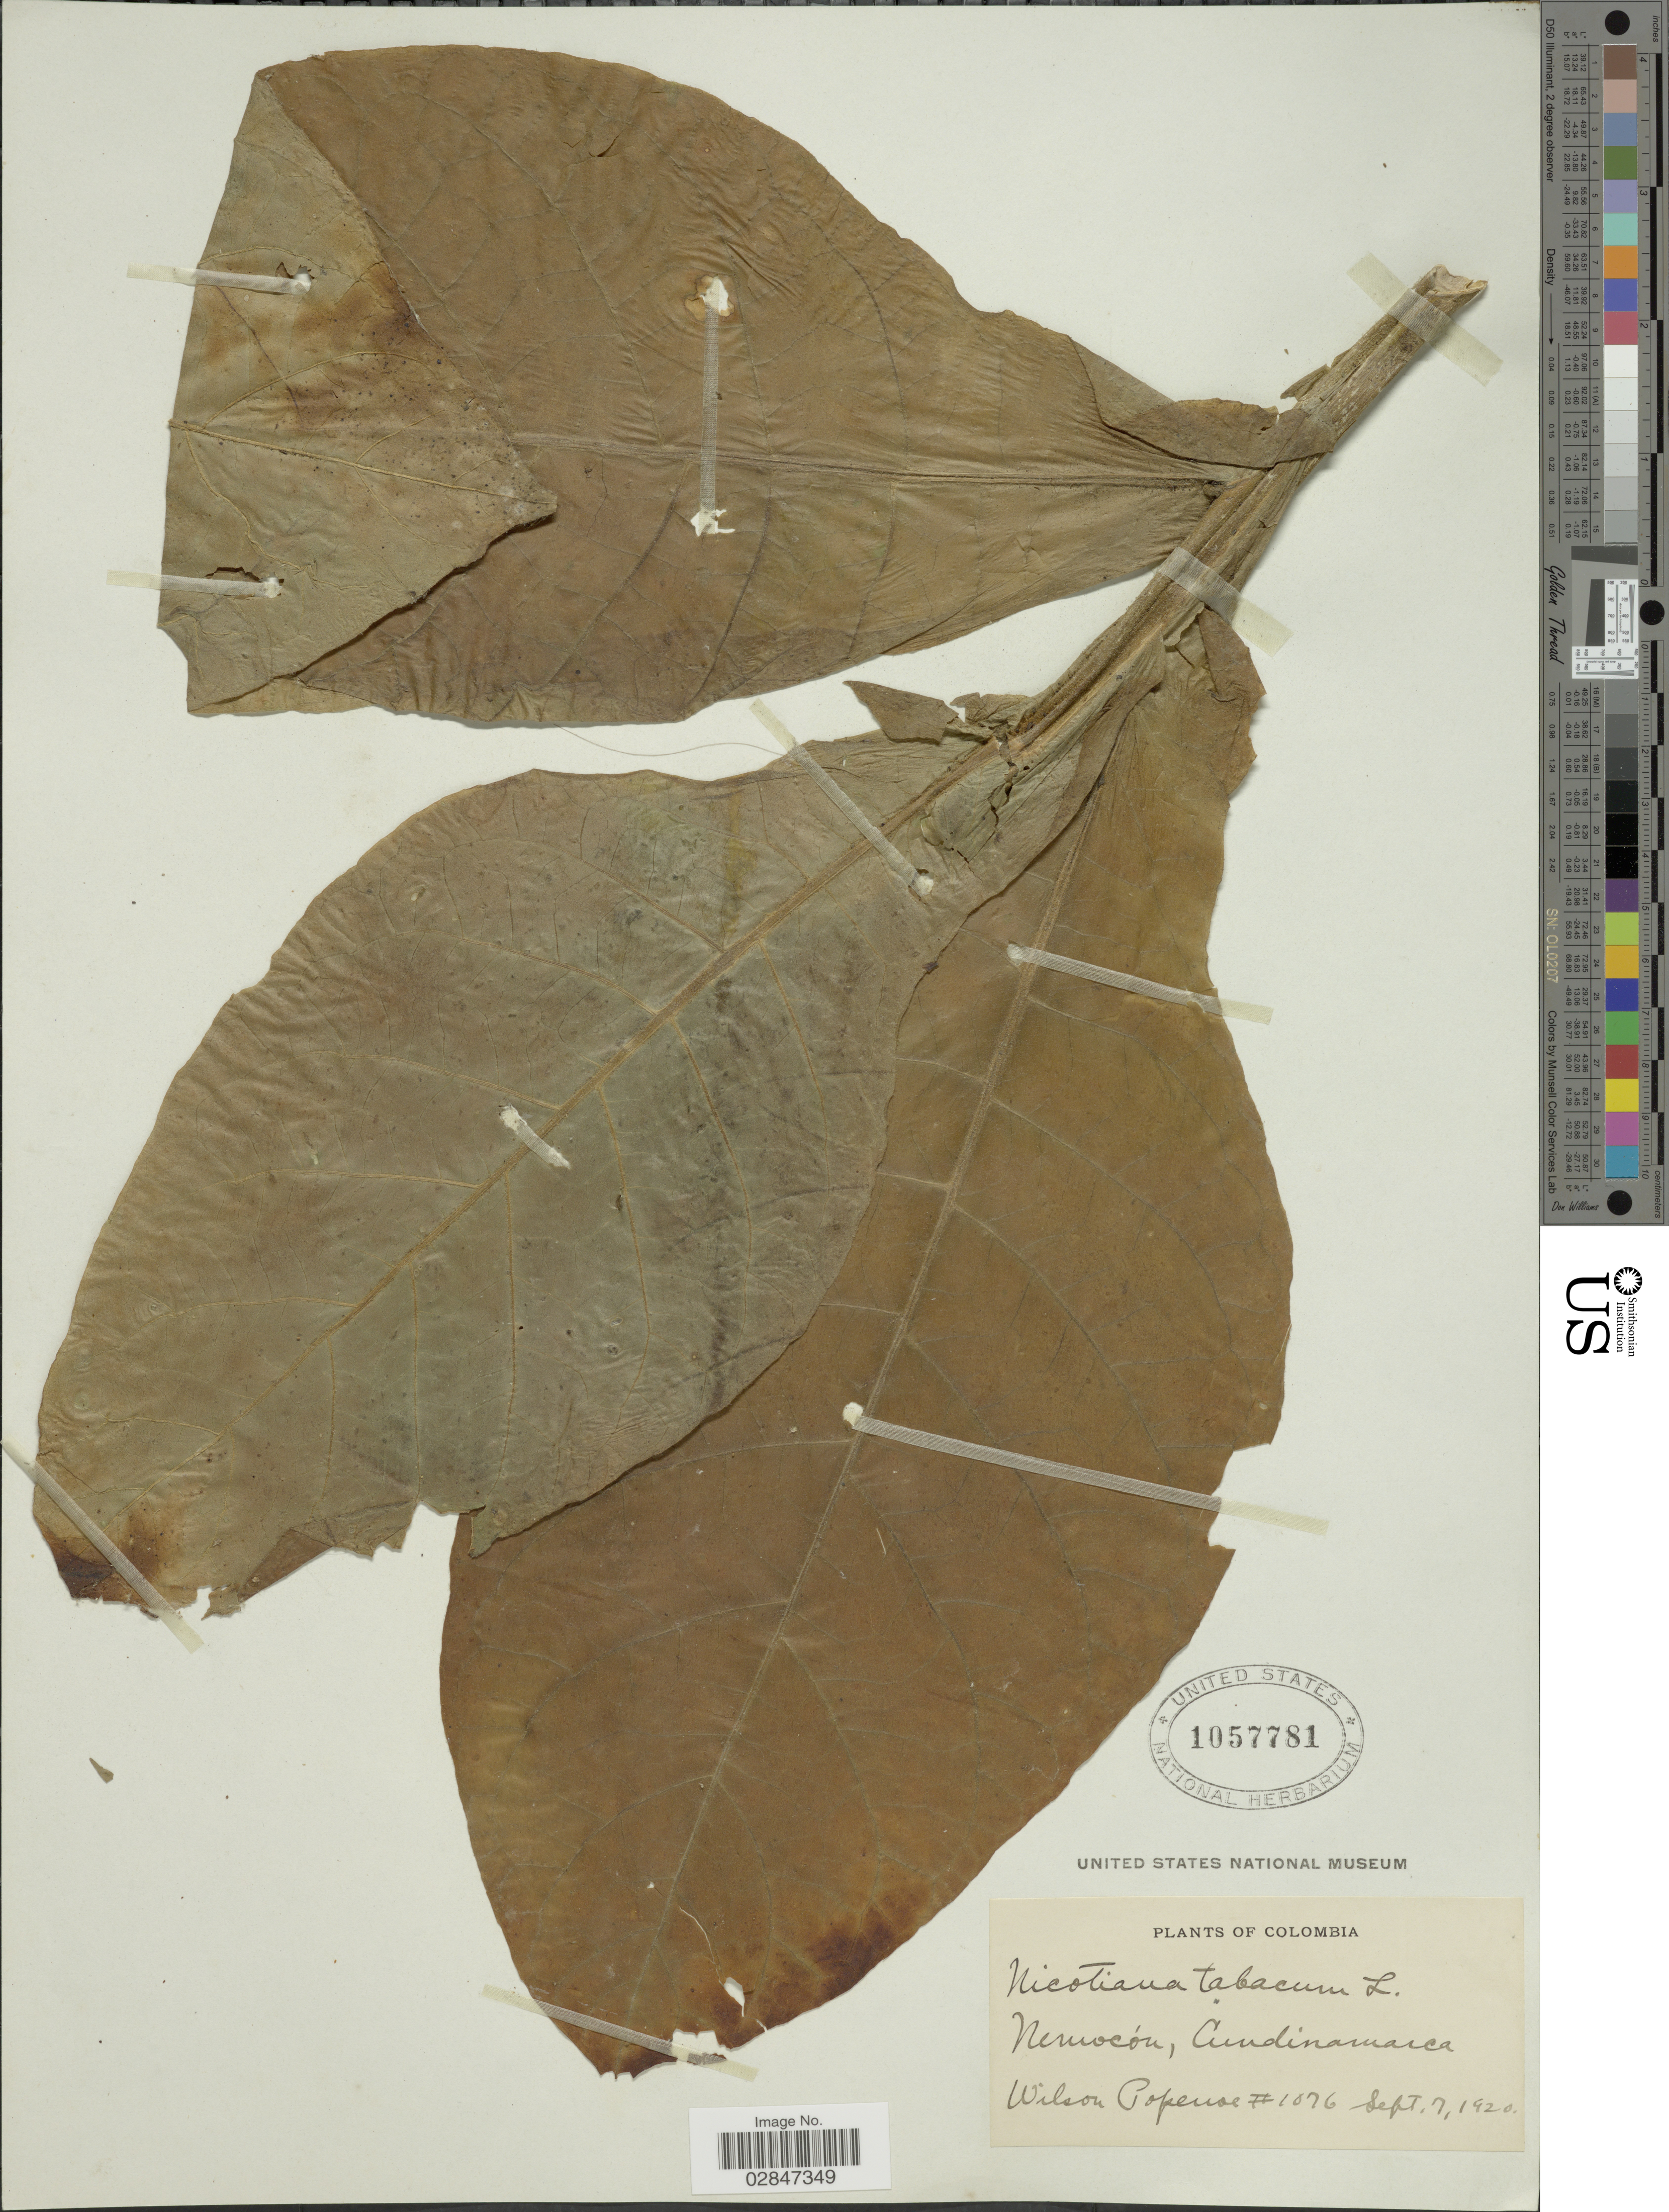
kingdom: Plantae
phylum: Tracheophyta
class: Magnoliopsida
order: Solanales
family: Solanaceae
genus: Nicotiana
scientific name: Nicotiana tabacum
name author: L.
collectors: W. Popenoe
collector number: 1076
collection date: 1920-09-07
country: Colombia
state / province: Cundinamarca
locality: Nemocón, Cundinamarca.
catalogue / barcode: US 1057781